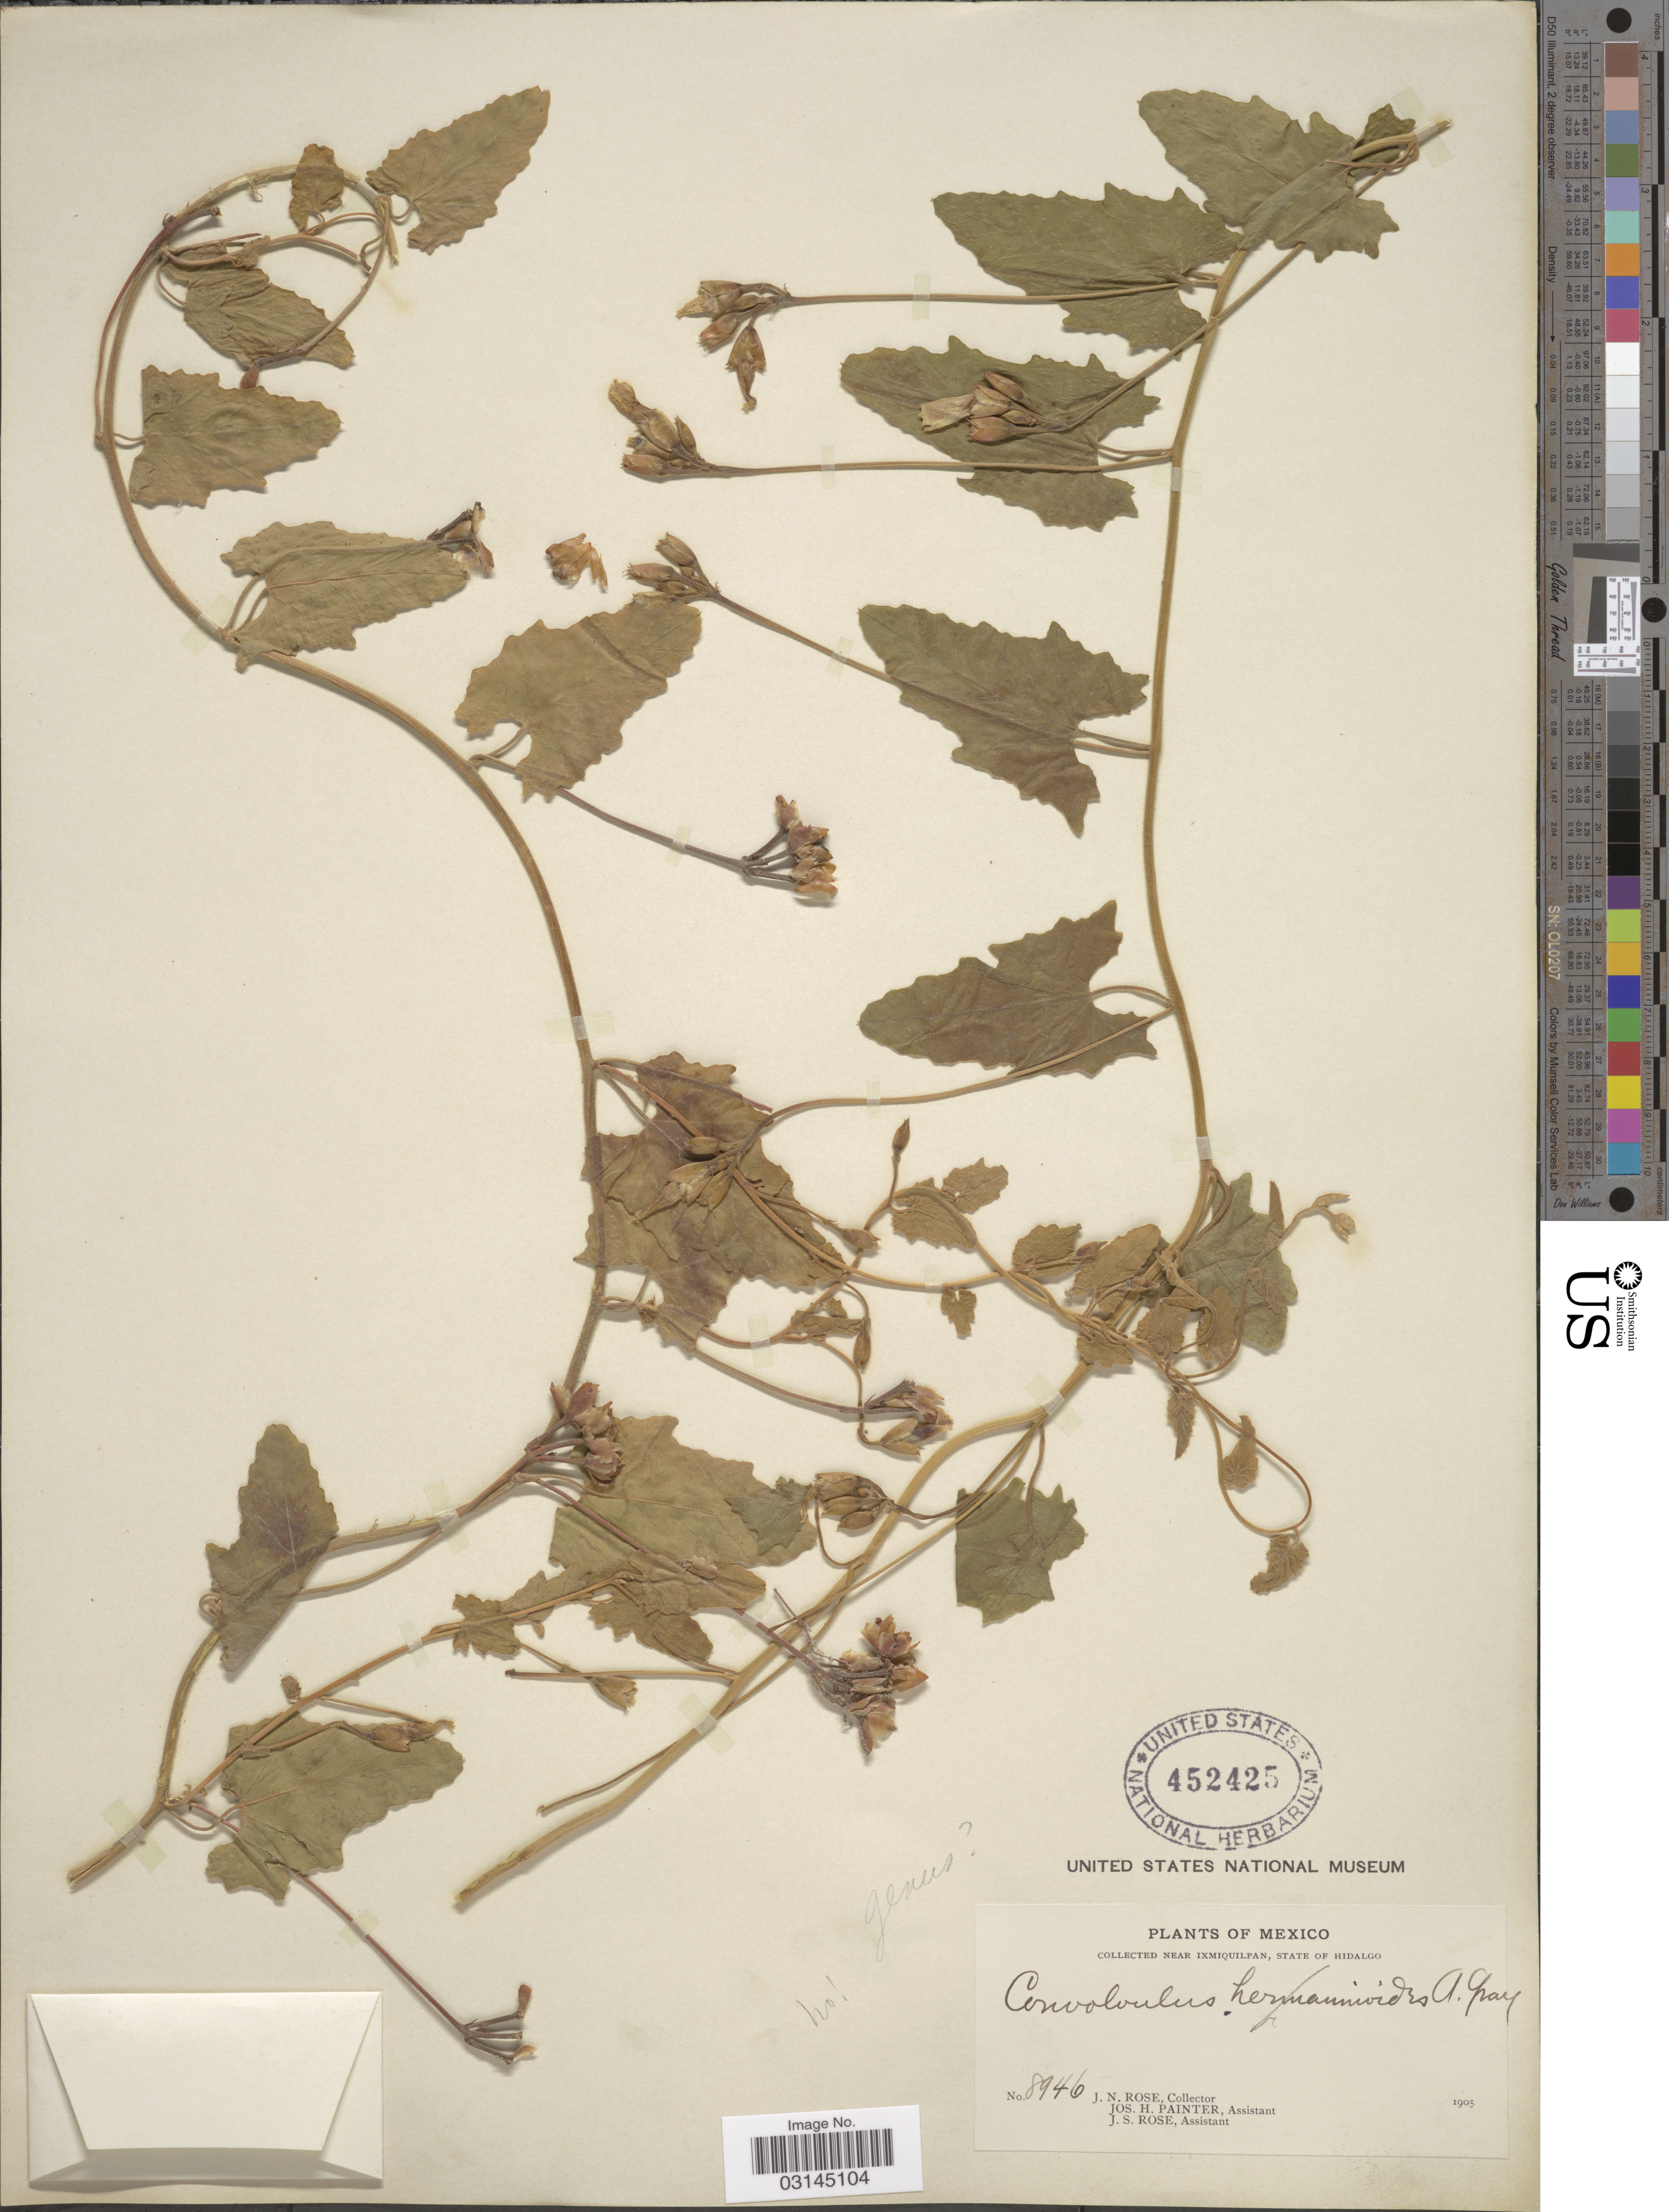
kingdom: Plantae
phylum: Tracheophyta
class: Magnoliopsida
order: Solanales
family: Convolvulaceae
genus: Convolvulus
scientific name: Convolvulus incanus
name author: Vahl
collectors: J. N. Rose, J. H. Painter & J. S. Rose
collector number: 8946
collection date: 1905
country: Mexico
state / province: Hidalgo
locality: Near Ixmiquilpan, State of Hidalgo.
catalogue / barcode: US 452425